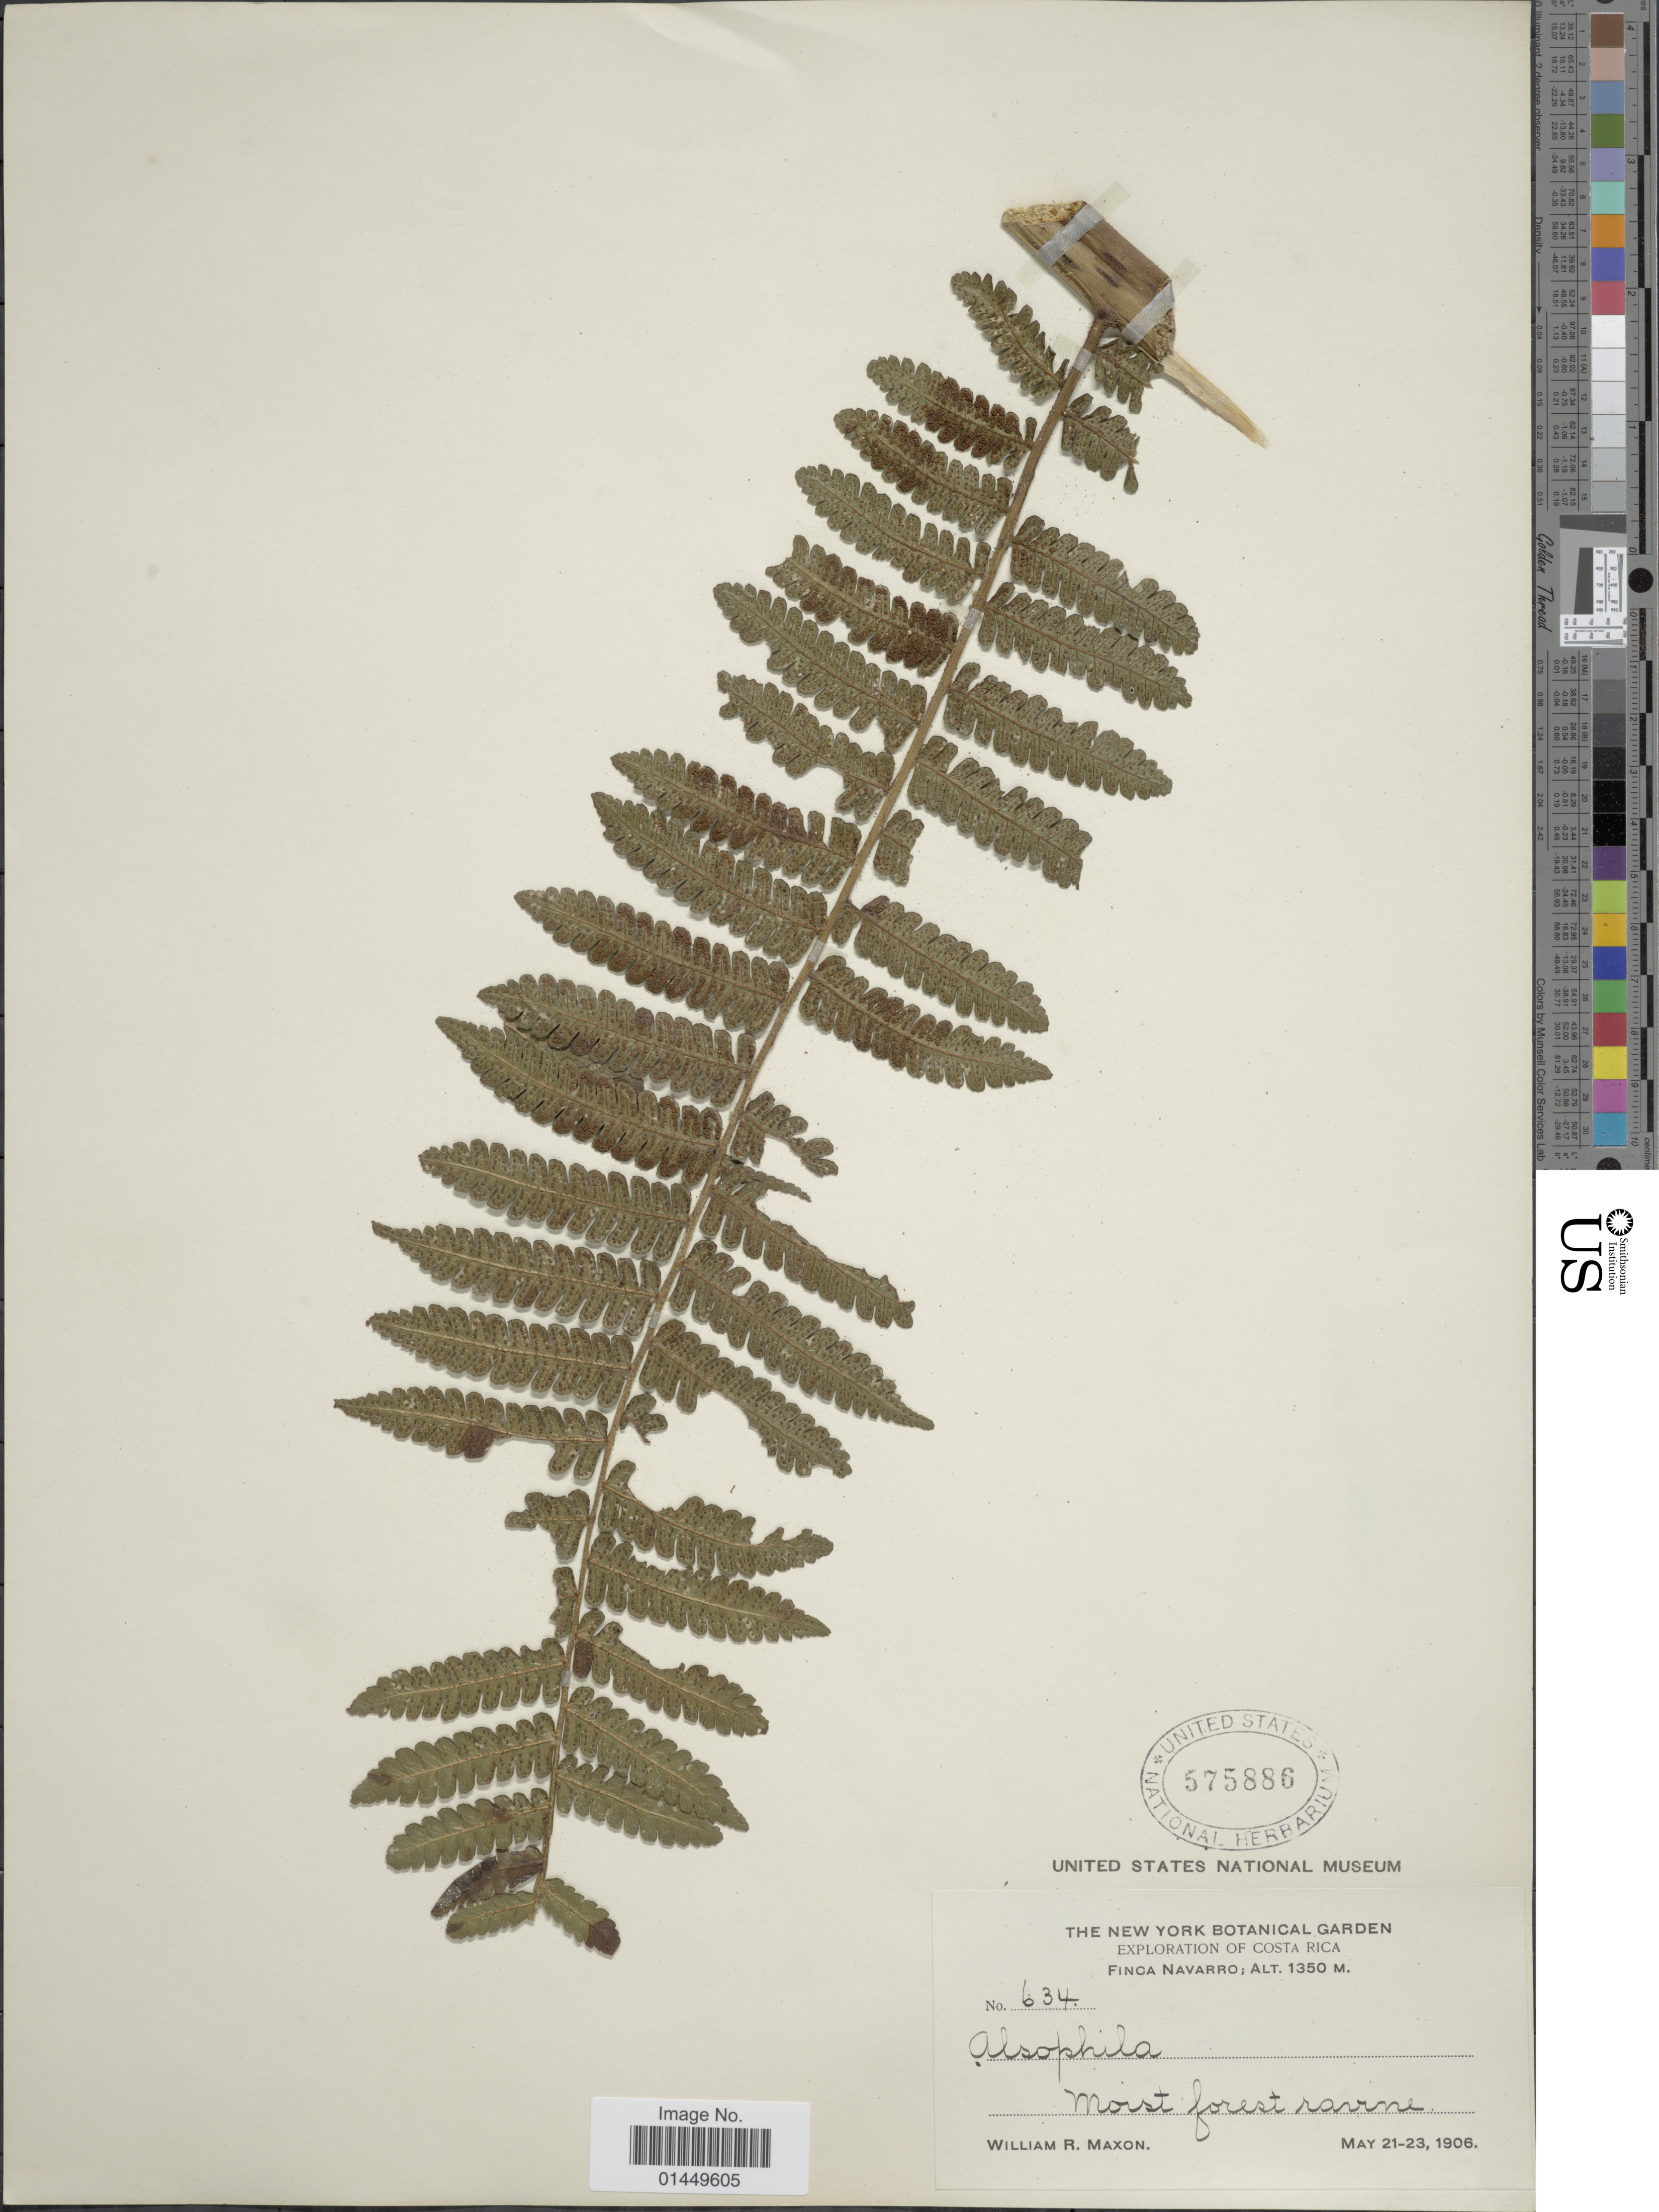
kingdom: Plantae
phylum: Tracheophyta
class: Polypodiopsida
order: Cyatheales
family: Cyatheaceae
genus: Cyathea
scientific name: Cyathea schiedeana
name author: (C. Presl) Domin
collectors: W. R. Maxon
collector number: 634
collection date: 1906-05-21/1906-05-23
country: Costa Rica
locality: Finca Navarro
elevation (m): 1350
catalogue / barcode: US 575886